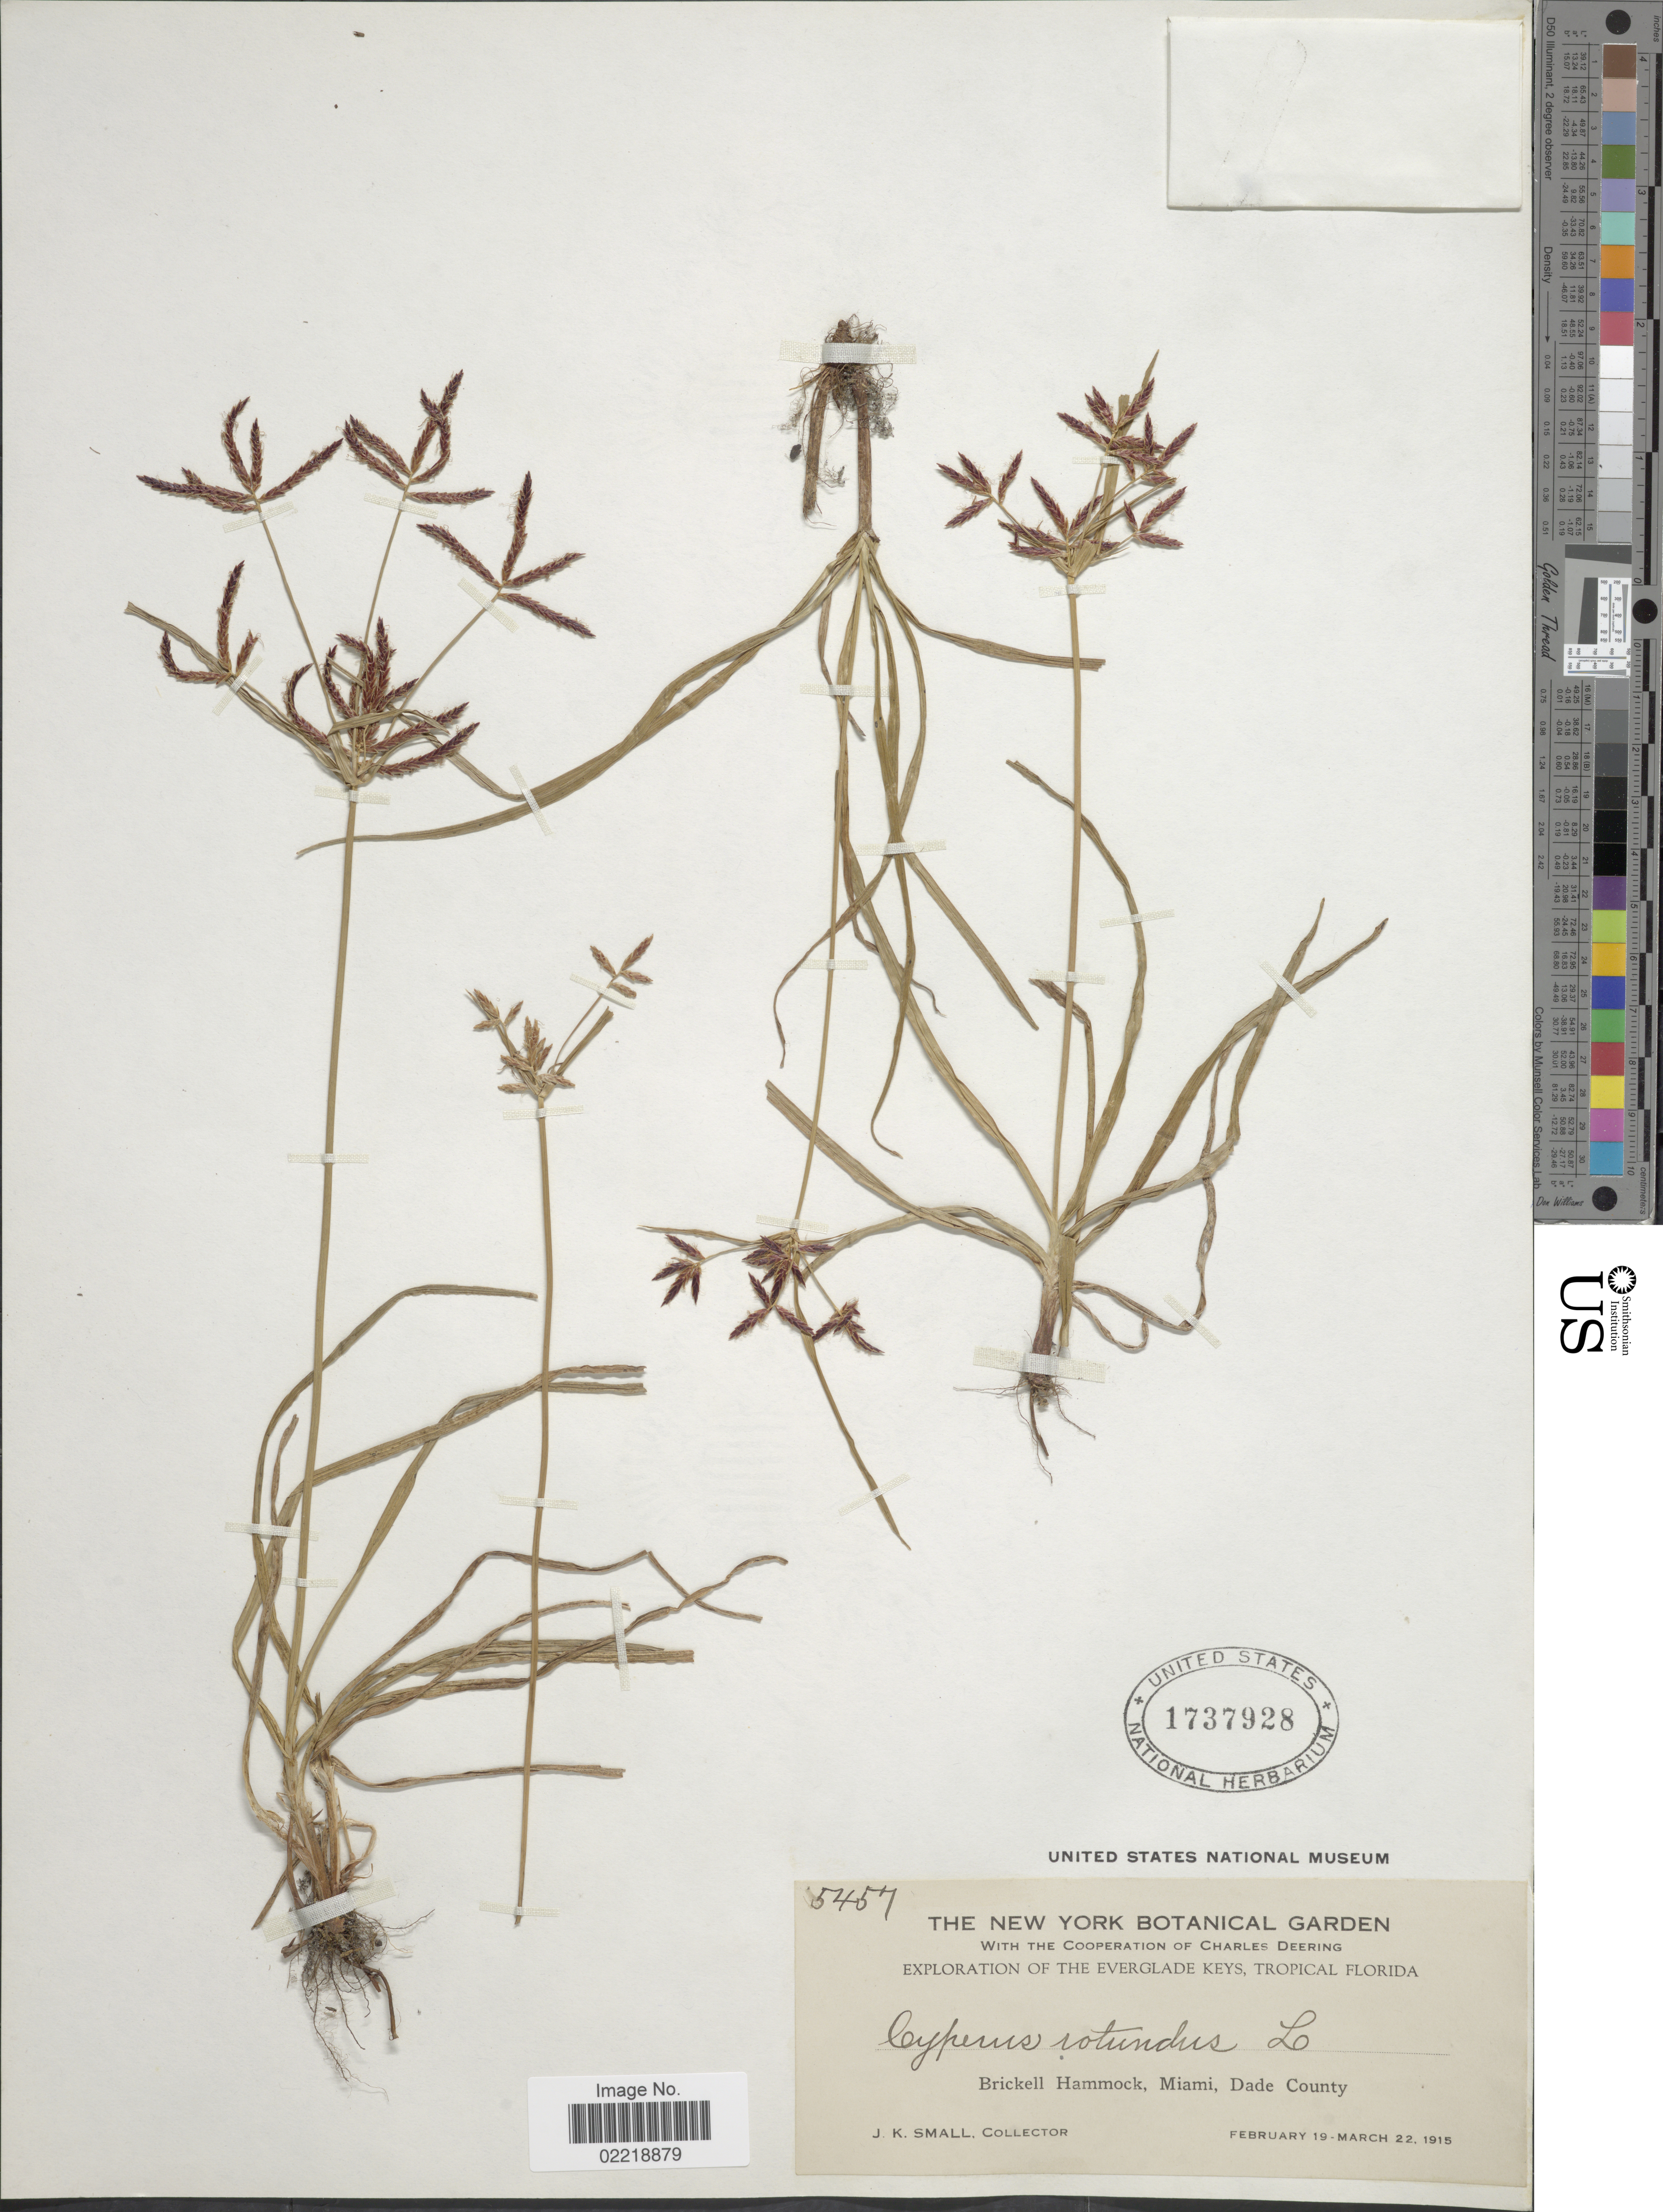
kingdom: Plantae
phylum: Tracheophyta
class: Liliopsida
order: Poales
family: Cyperaceae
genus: Cyperus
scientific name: Cyperus rotundus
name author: L.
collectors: J. K. Small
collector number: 5457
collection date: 1915-02-19/1915-03-22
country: United States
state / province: Florida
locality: The Everglade Keys, Tropical Florida, Bricknell Hammock, Miami, Dade County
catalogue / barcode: US 1737928